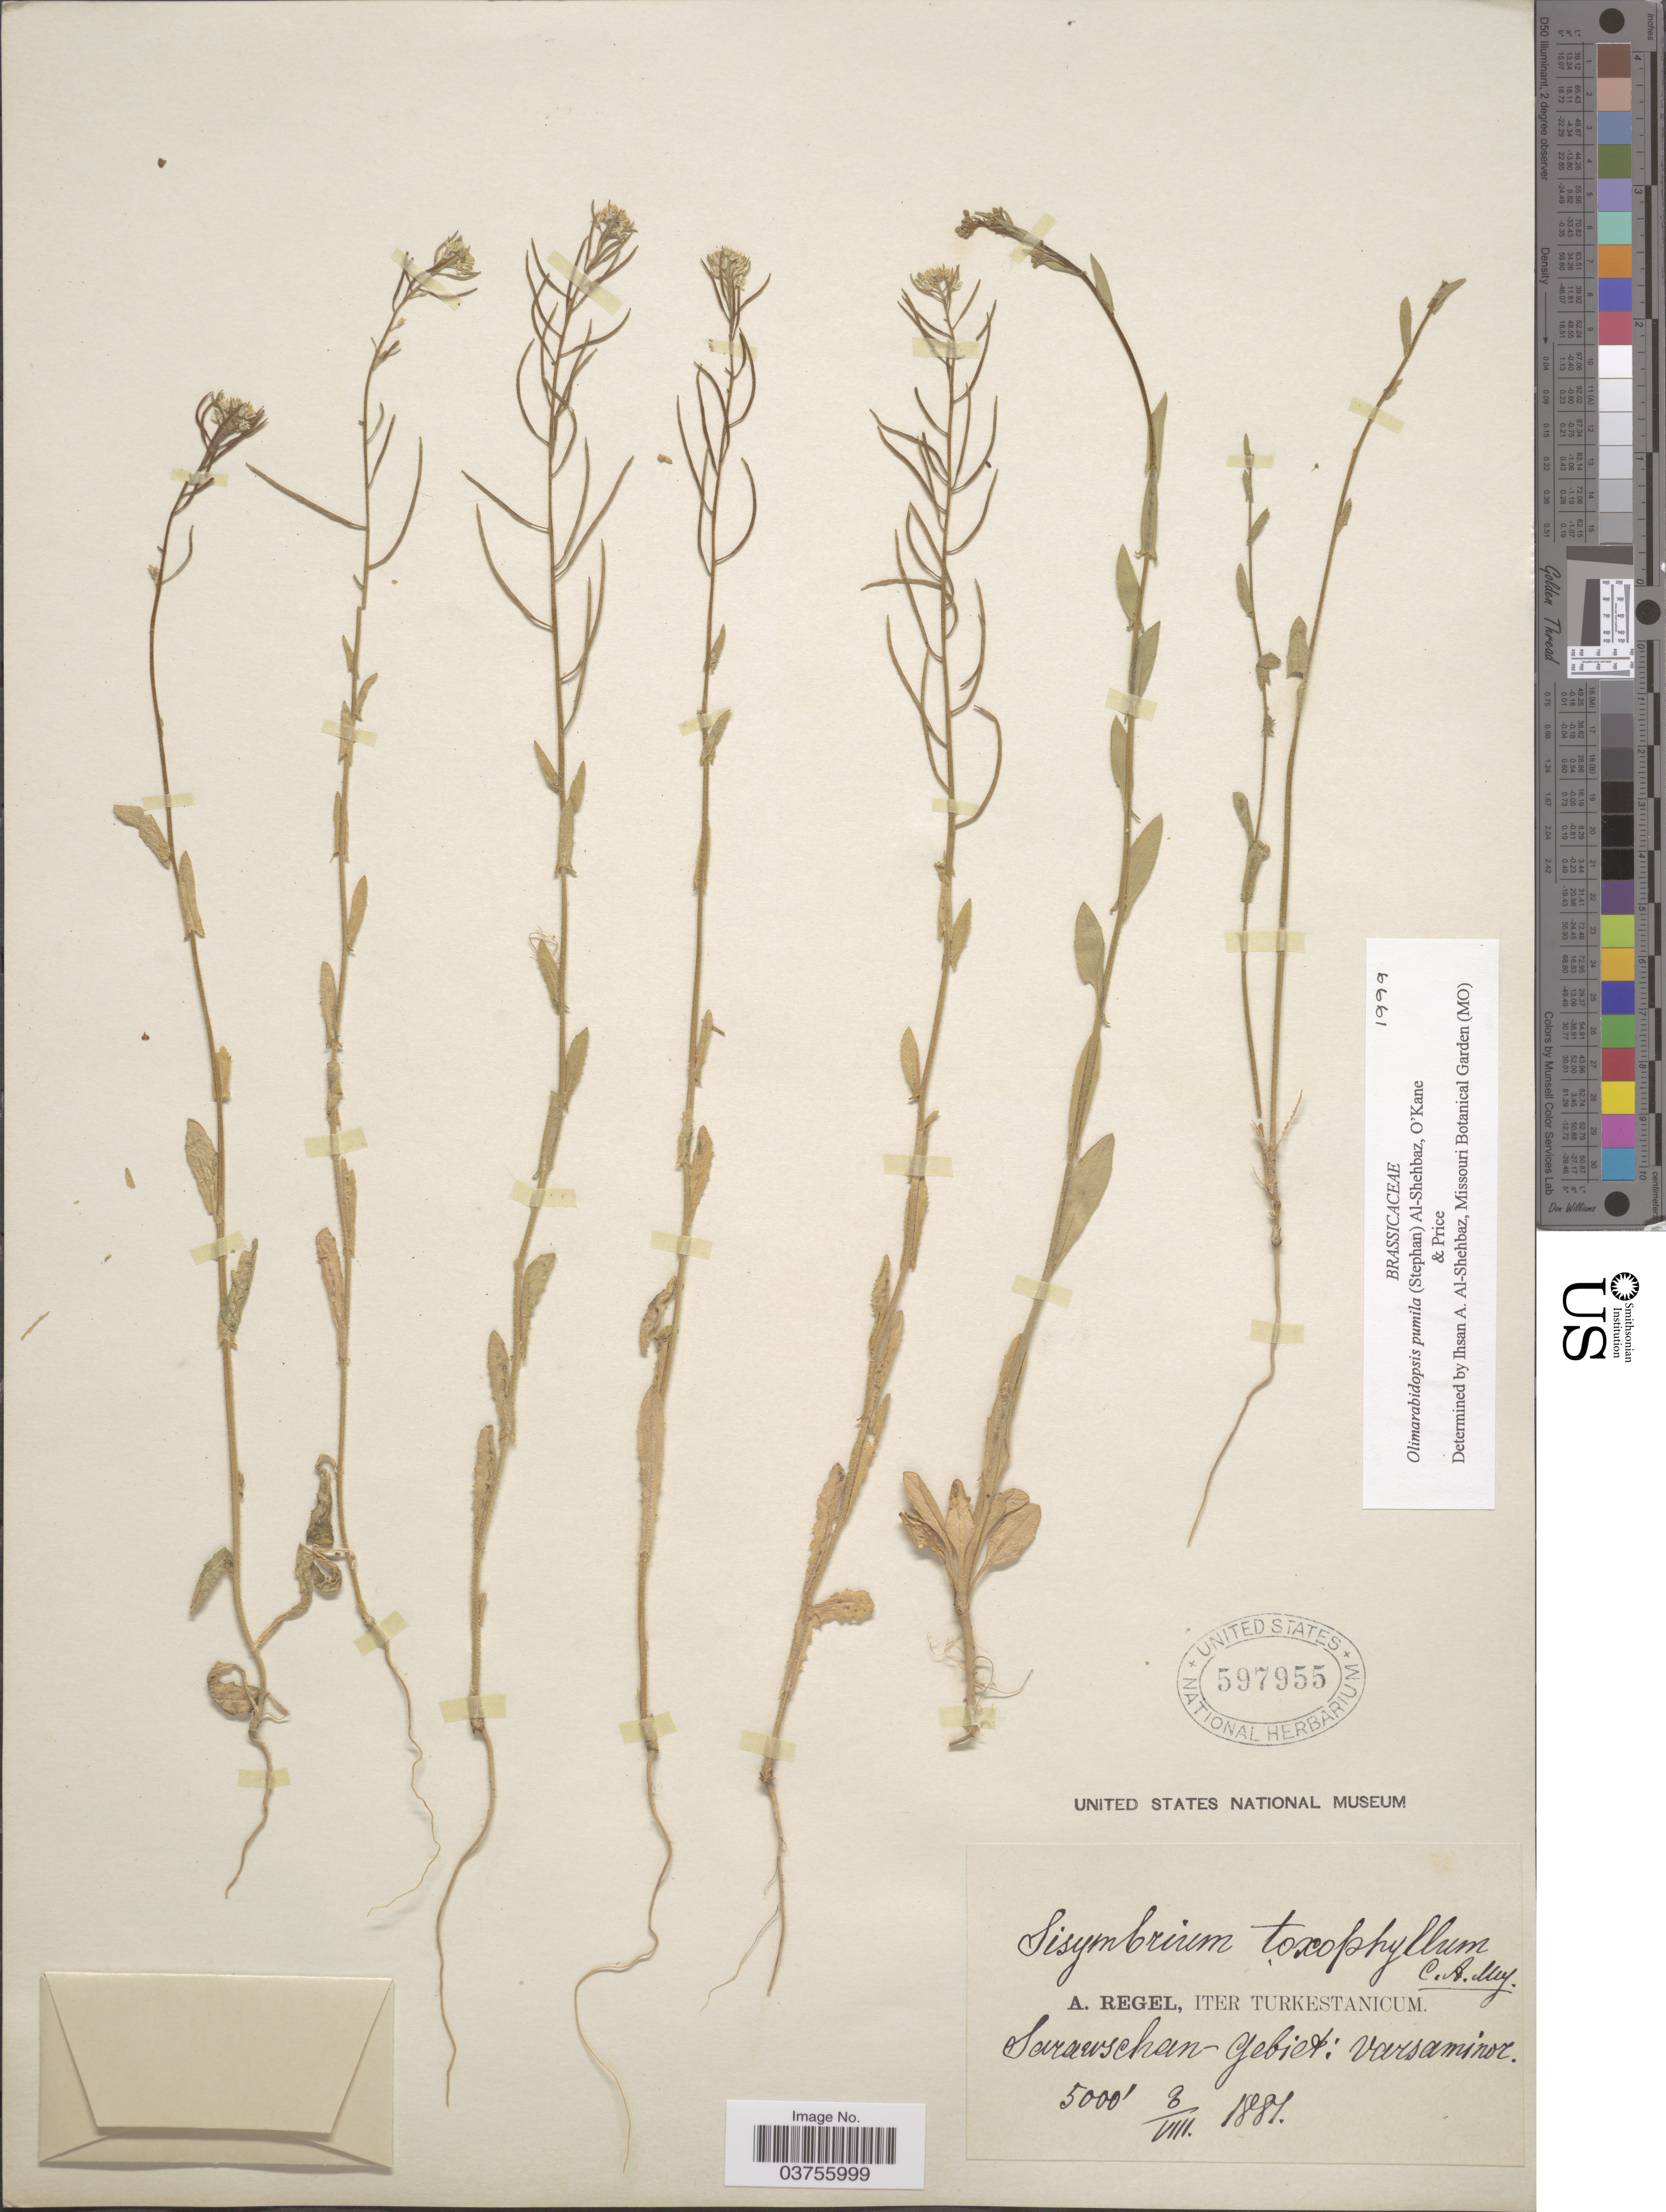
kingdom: Plantae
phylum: Tracheophyta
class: Magnoliopsida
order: Brassicales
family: Brassicaceae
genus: Olimarabidopsis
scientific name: Olimarabidopsis pumila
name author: (Čelak.) Al-Shehbaz et al.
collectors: A. Regel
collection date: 1881-08-06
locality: Iter Turkestanicum. Sarawschan-gebiet: varsaminor.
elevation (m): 1524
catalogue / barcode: US 597955